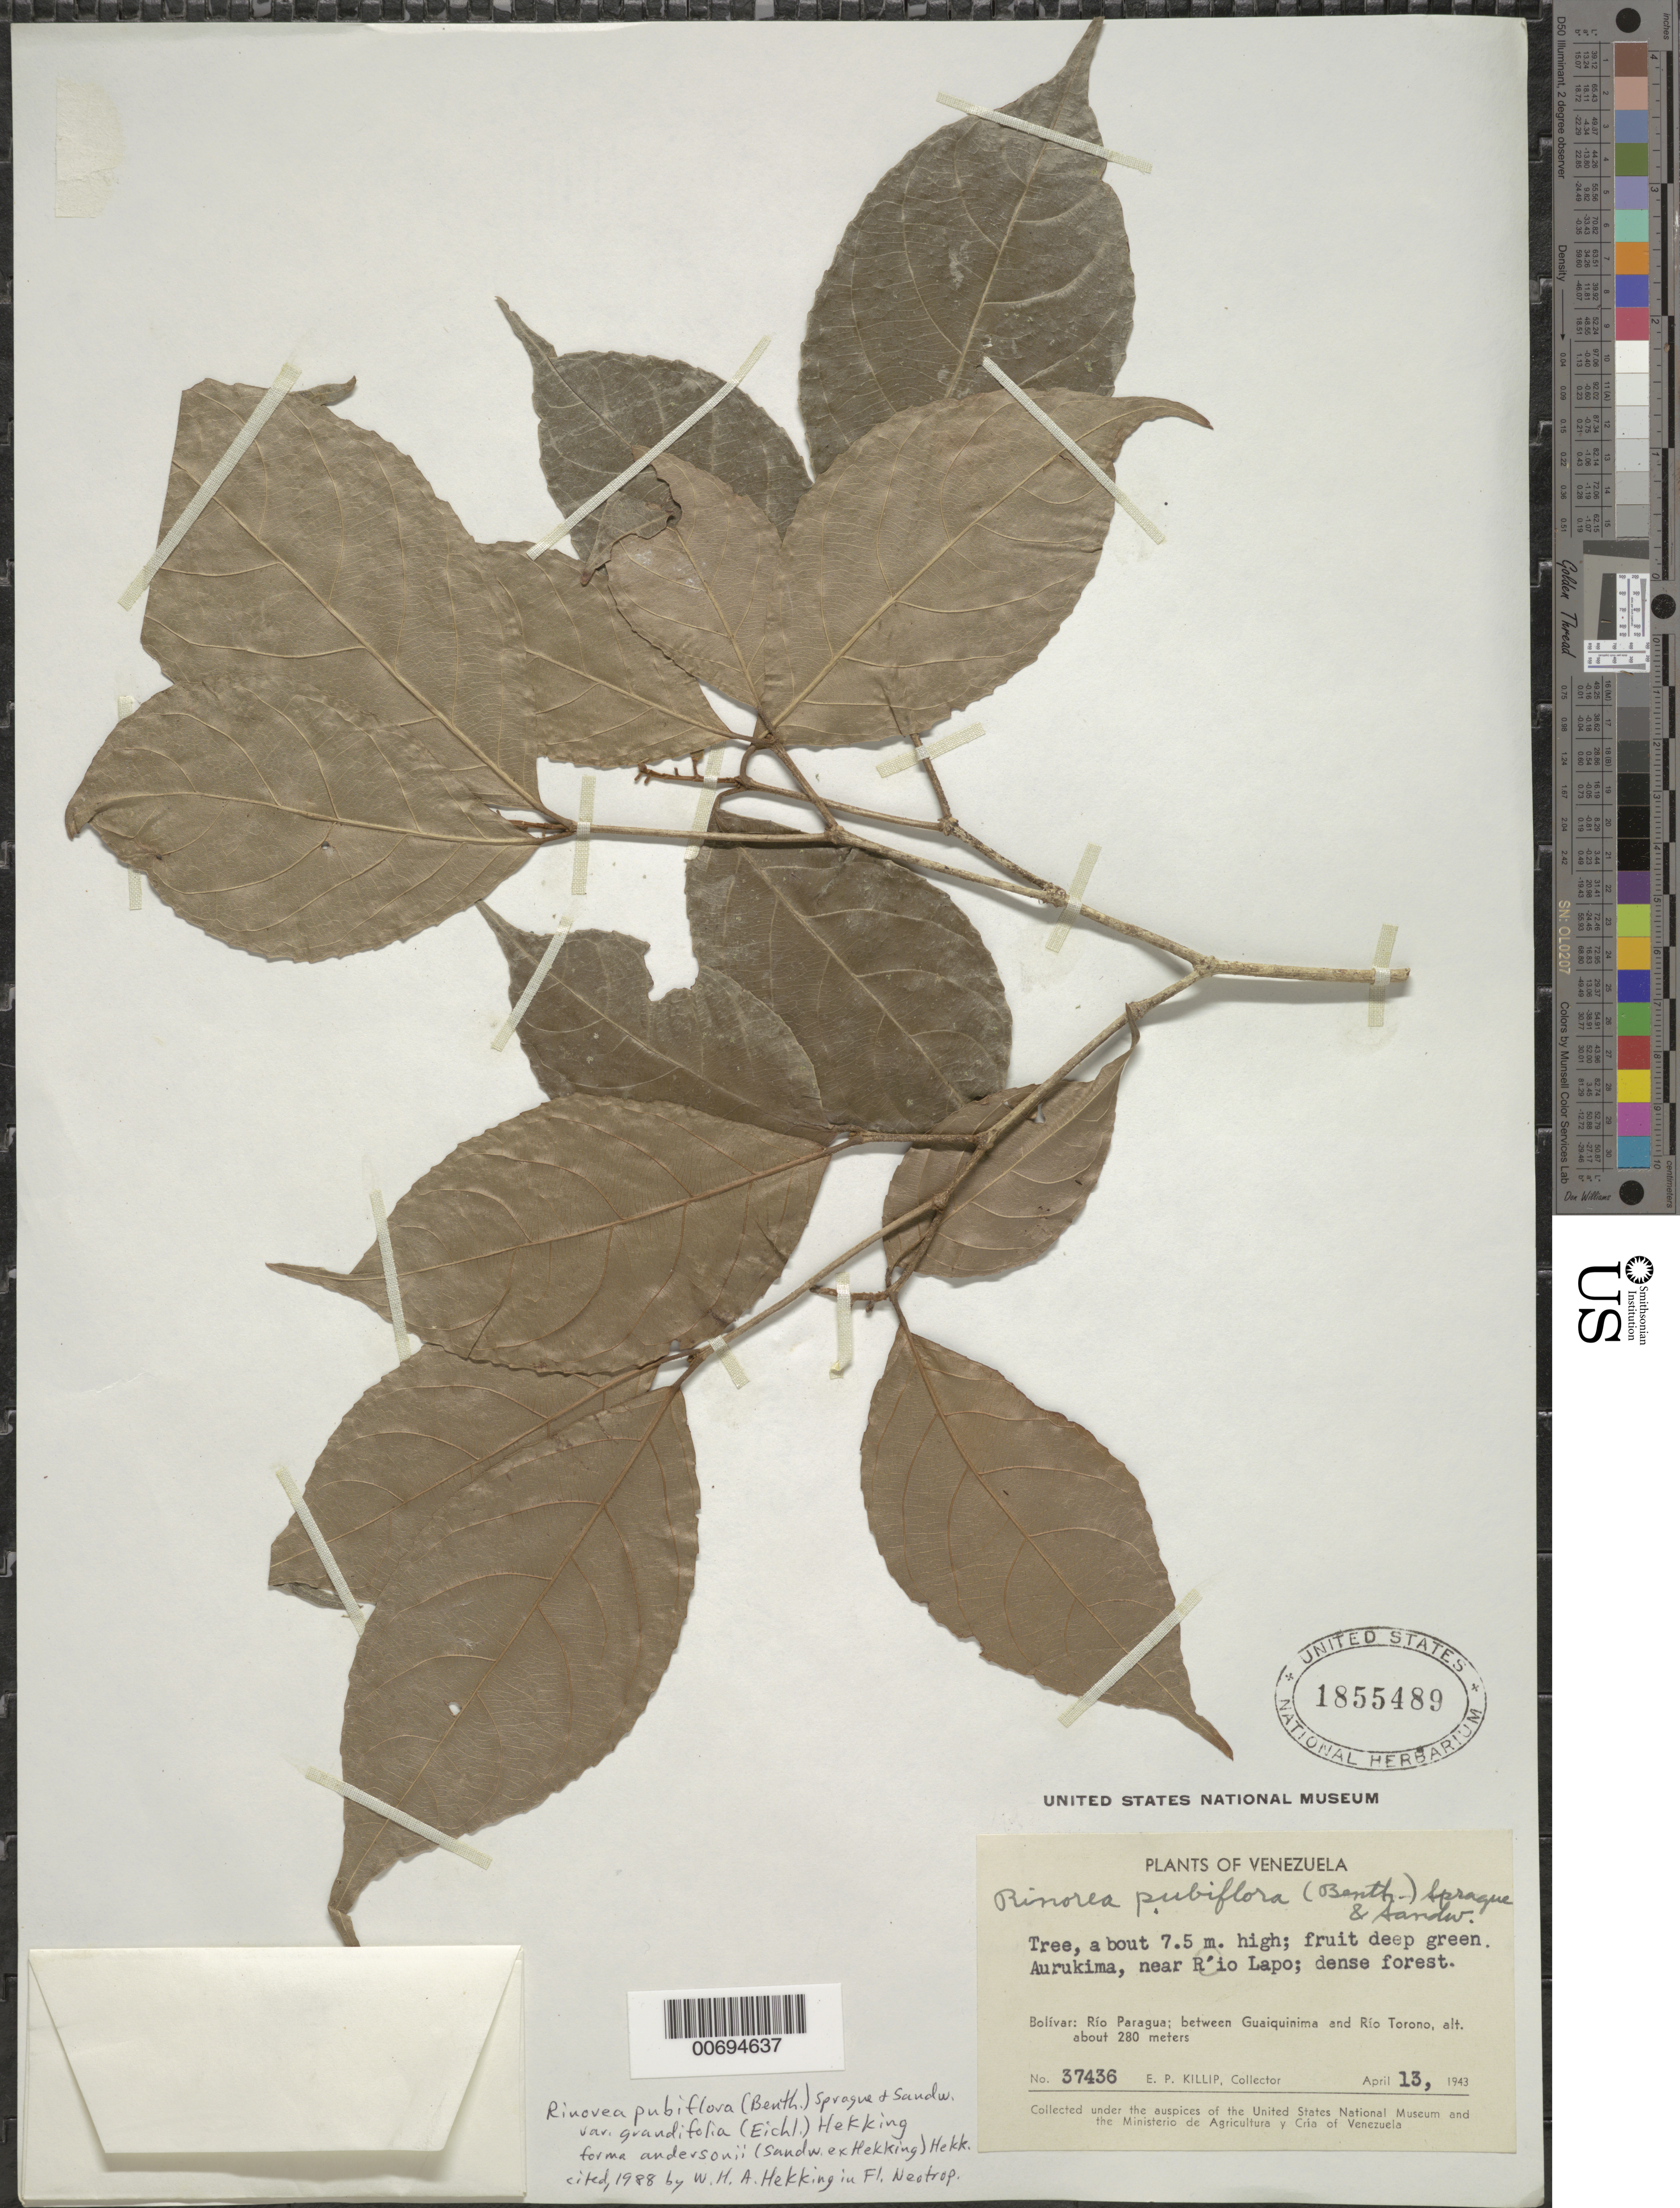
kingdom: Plantae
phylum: Tracheophyta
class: Magnoliopsida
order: Malpighiales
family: Violaceae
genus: Rinorea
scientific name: Rinorea pubiflora var. grandifolia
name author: (Eichler) Hekking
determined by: Hekking, W. H. A.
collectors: E. P. Killip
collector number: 37436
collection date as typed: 13-Apr-43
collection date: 1943-04-13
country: Venezuela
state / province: Bolívar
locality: Río Paragua, between Guaiquinima and Río Torono, Aurukima, near Río Lapo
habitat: Dense forest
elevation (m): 280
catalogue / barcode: US 1855489